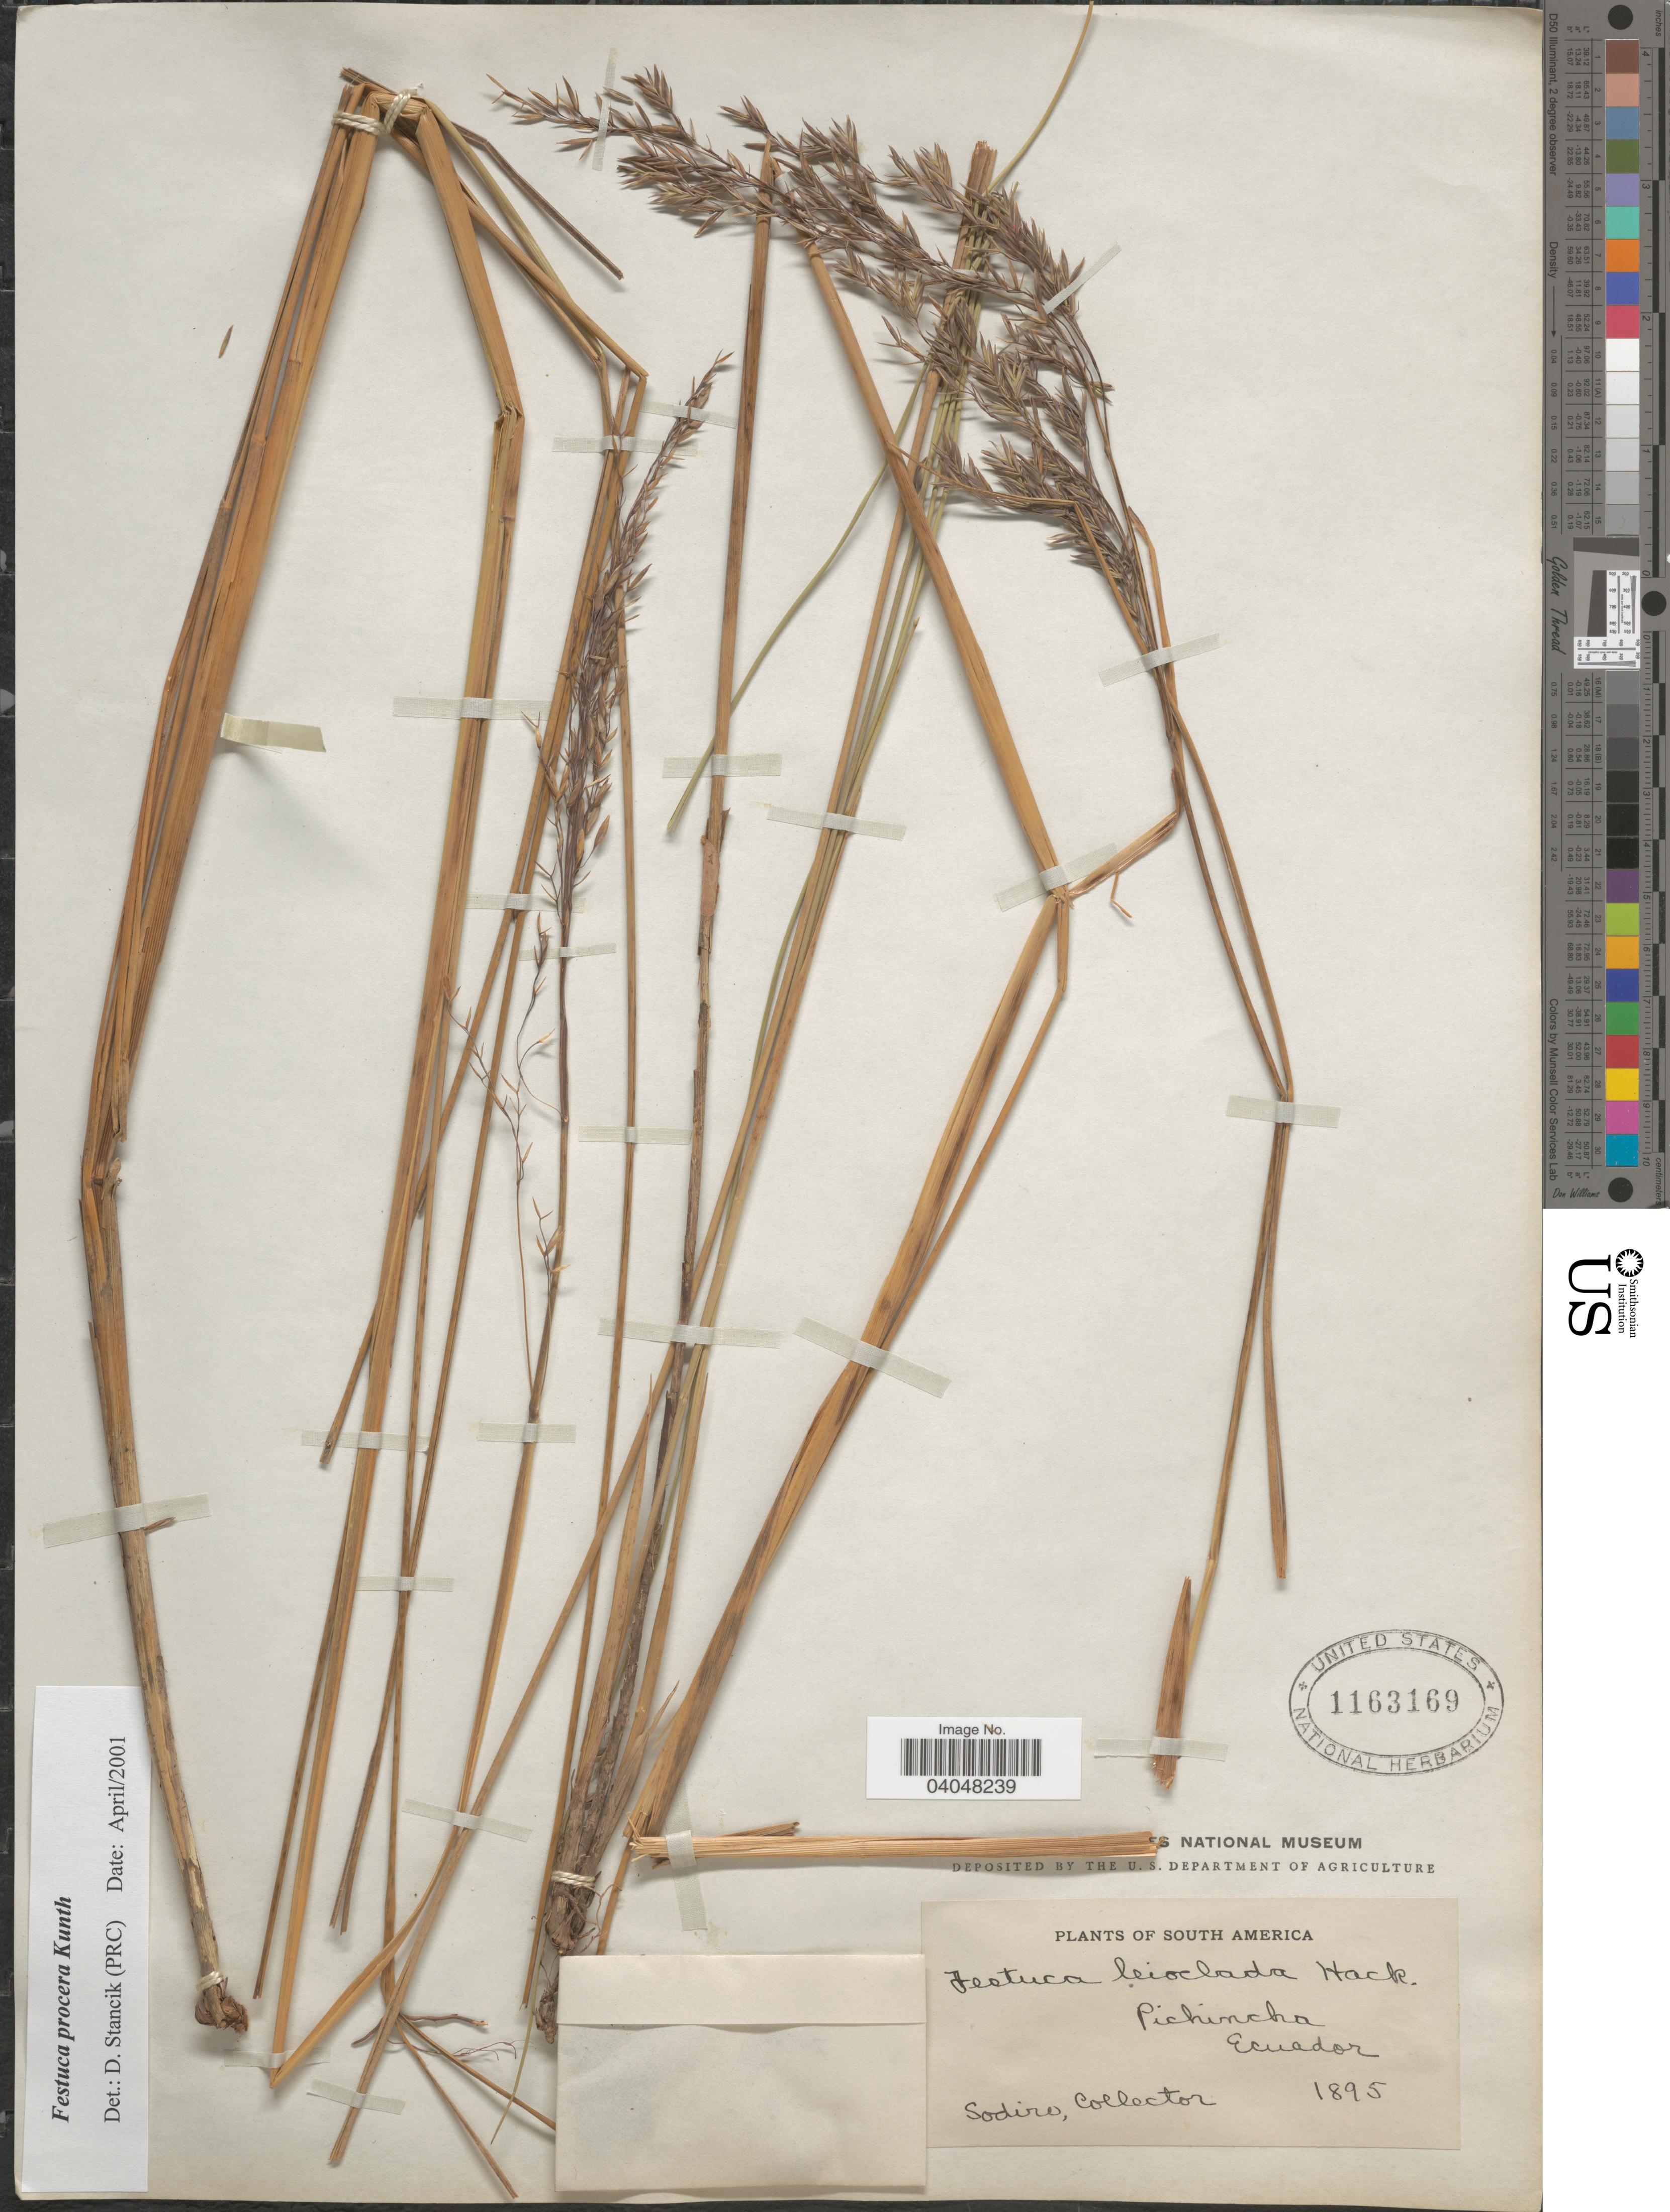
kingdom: Plantae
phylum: Tracheophyta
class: Liliopsida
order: Poales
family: Poaceae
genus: Festuca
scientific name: Festuca procera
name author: Kunth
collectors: Sodiro, --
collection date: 1895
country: Ecuador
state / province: Pichincha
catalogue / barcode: US 1163169